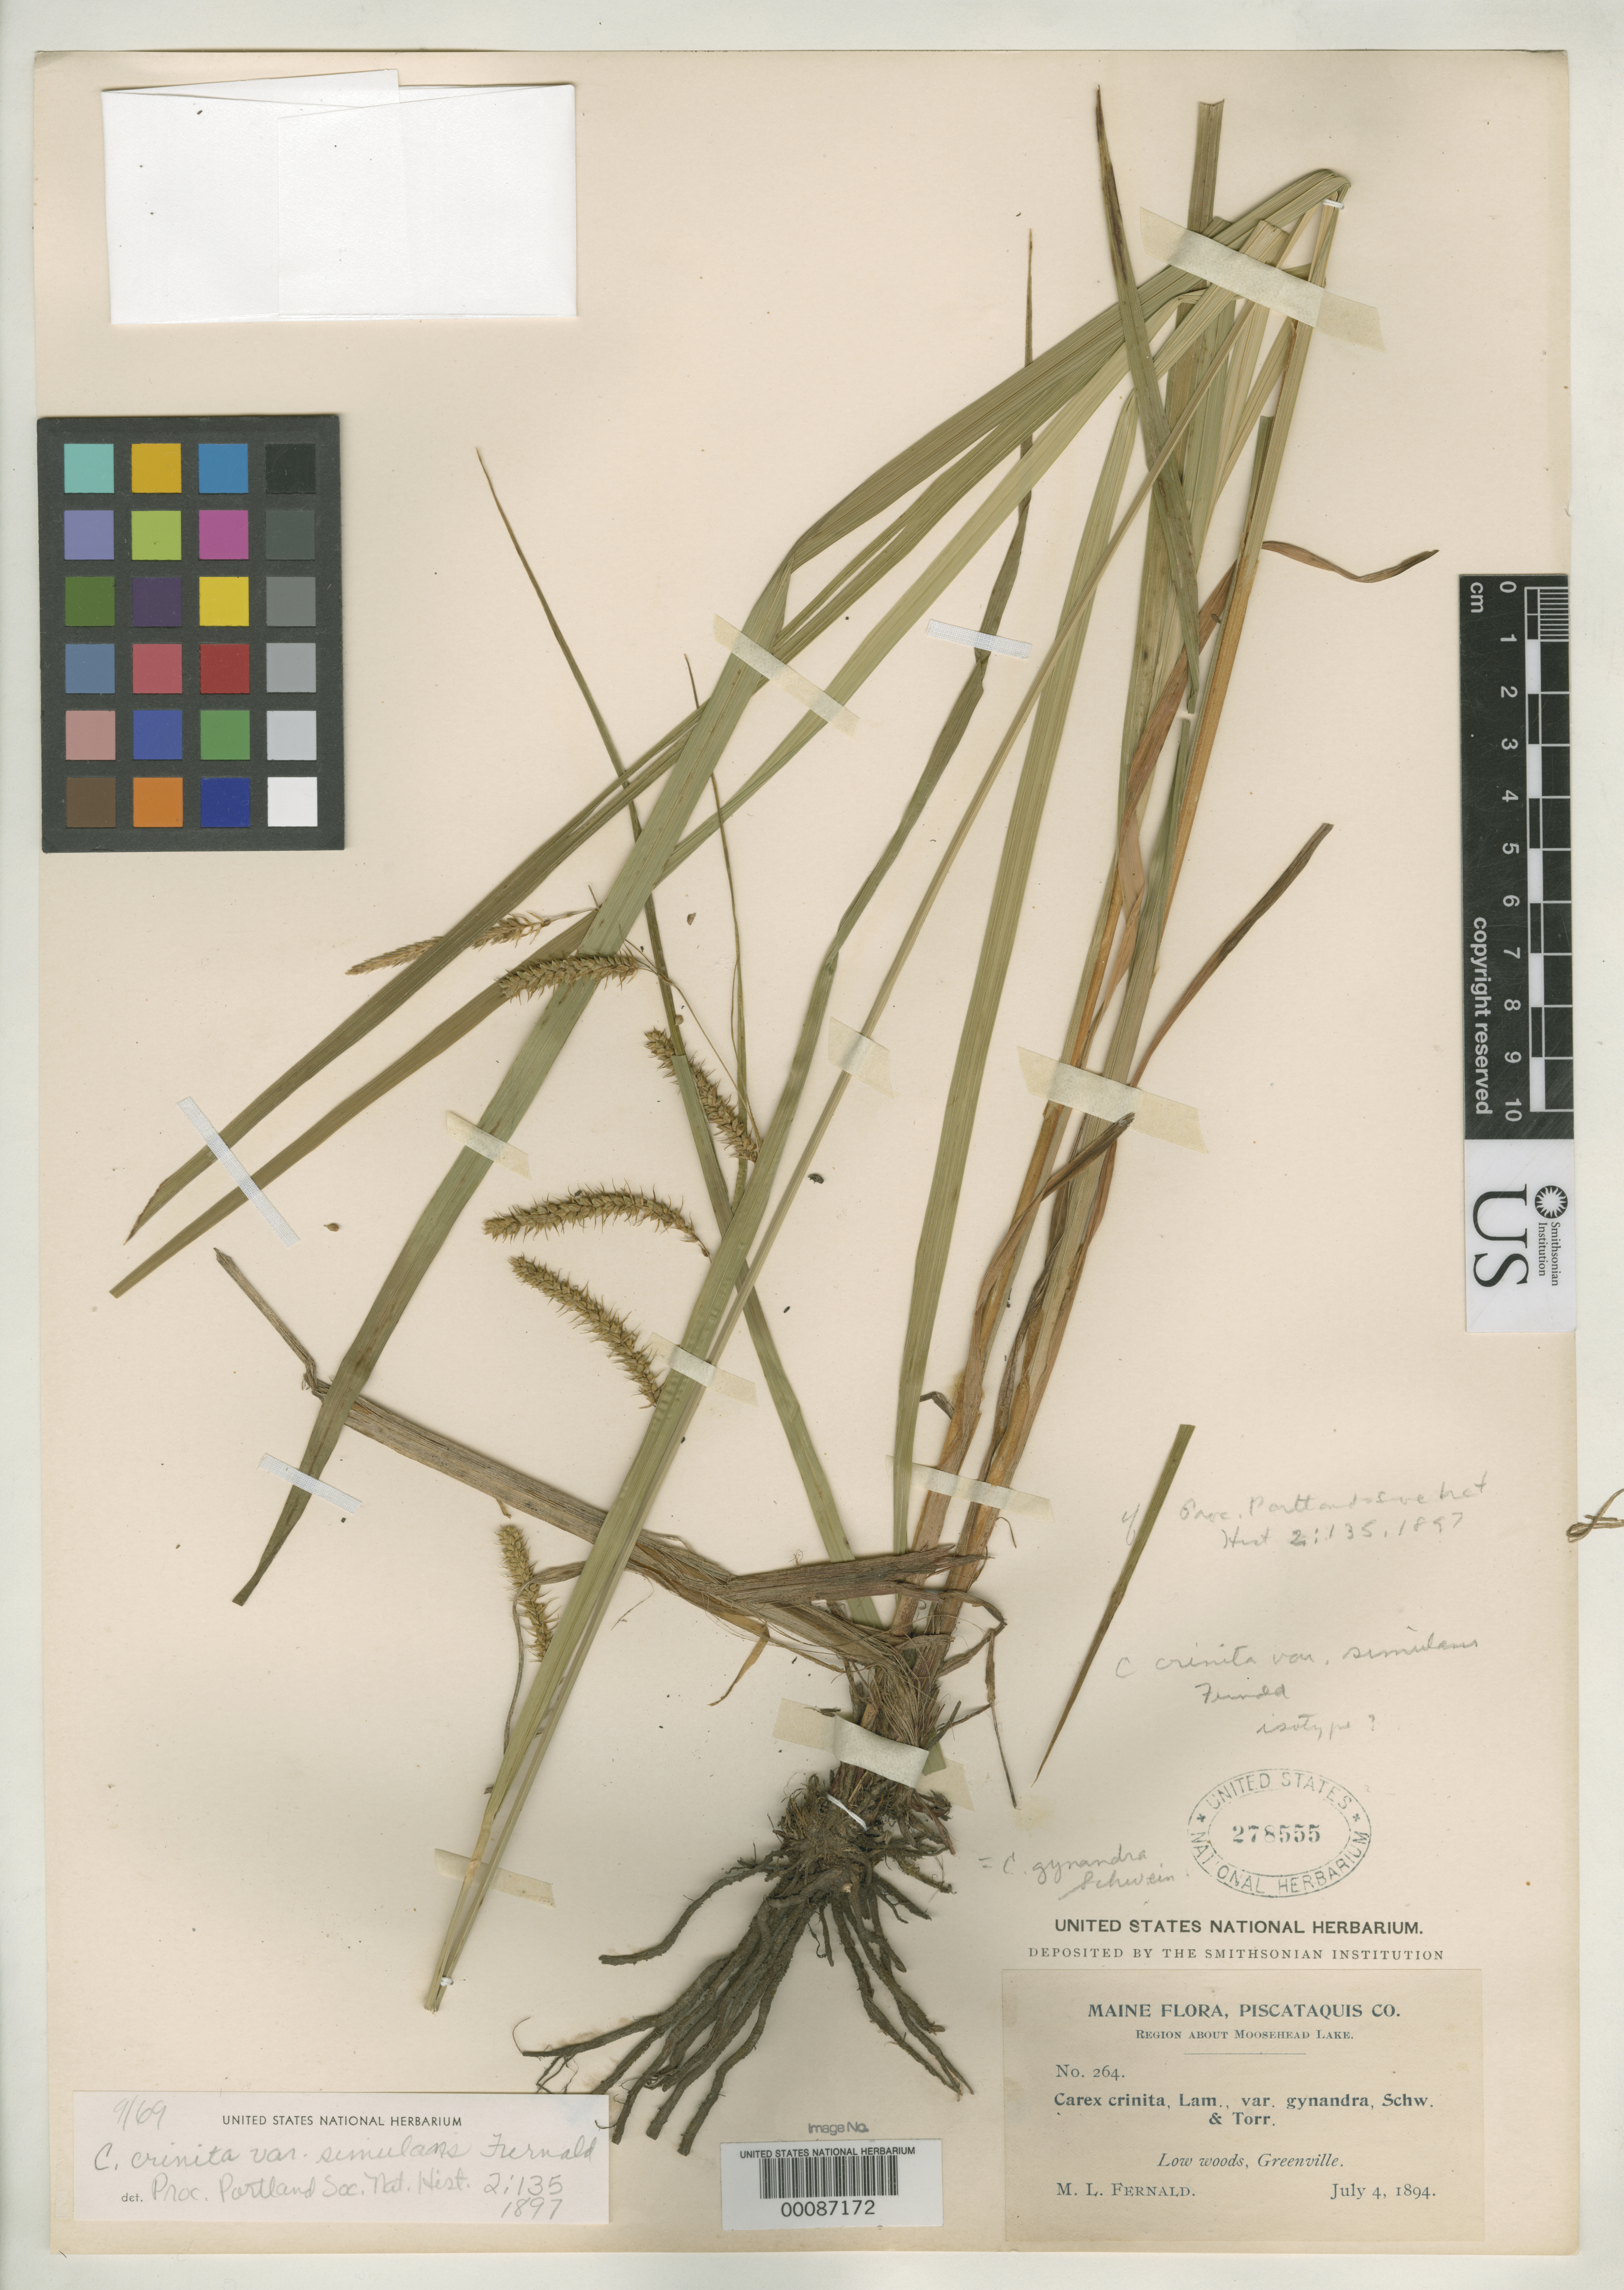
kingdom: Plantae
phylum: Tracheophyta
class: Liliopsida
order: Poales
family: Cyperaceae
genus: Carex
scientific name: Carex crinita var. simulans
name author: Fernald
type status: Isolectotype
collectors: M. L. Fernald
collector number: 264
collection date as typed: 04 Jul 1894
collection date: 1894-07-04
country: United States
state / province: Maine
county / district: Piscataquis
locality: Region about Moosehead Lake.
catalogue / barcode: US 278555